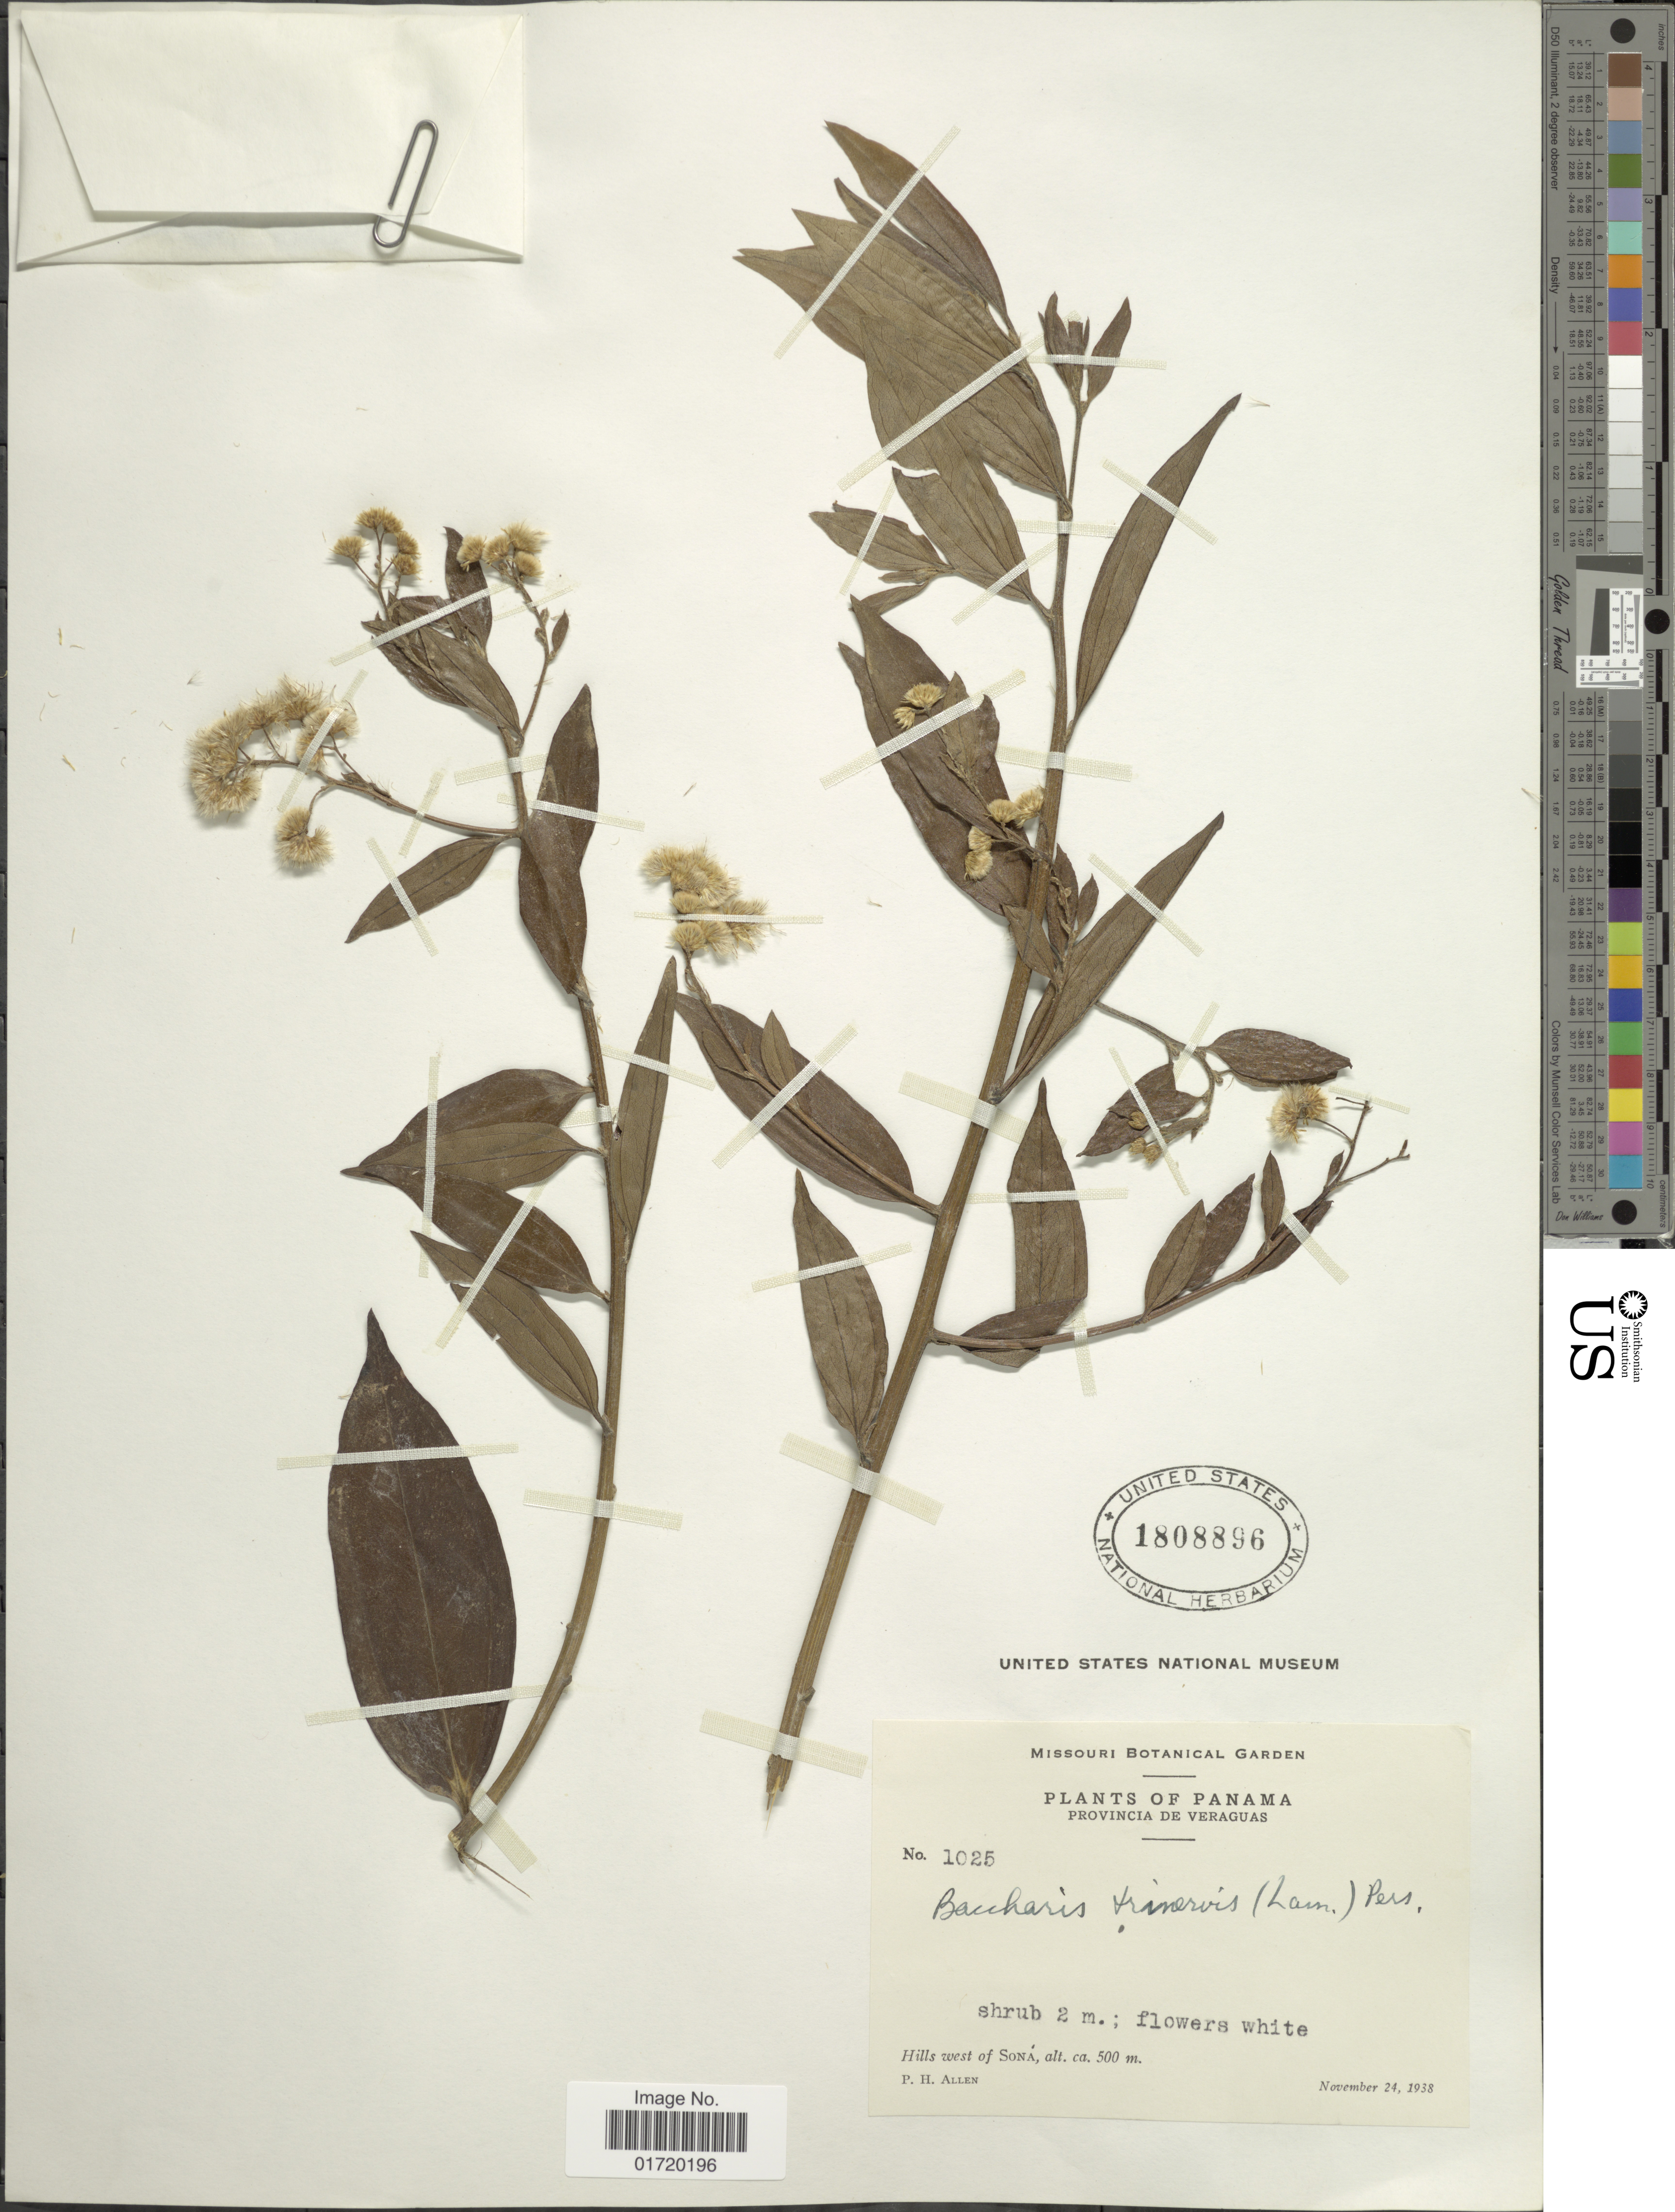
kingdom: Plantae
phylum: Tracheophyta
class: Magnoliopsida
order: Asterales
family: Asteraceae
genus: Baccharis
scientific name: Baccharis trinervis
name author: (Lam.) Pers.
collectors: P. H. Allen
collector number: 1025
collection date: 1938-11-24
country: Panama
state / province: Veraguas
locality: Hills west of Sona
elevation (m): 500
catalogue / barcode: US 1808896